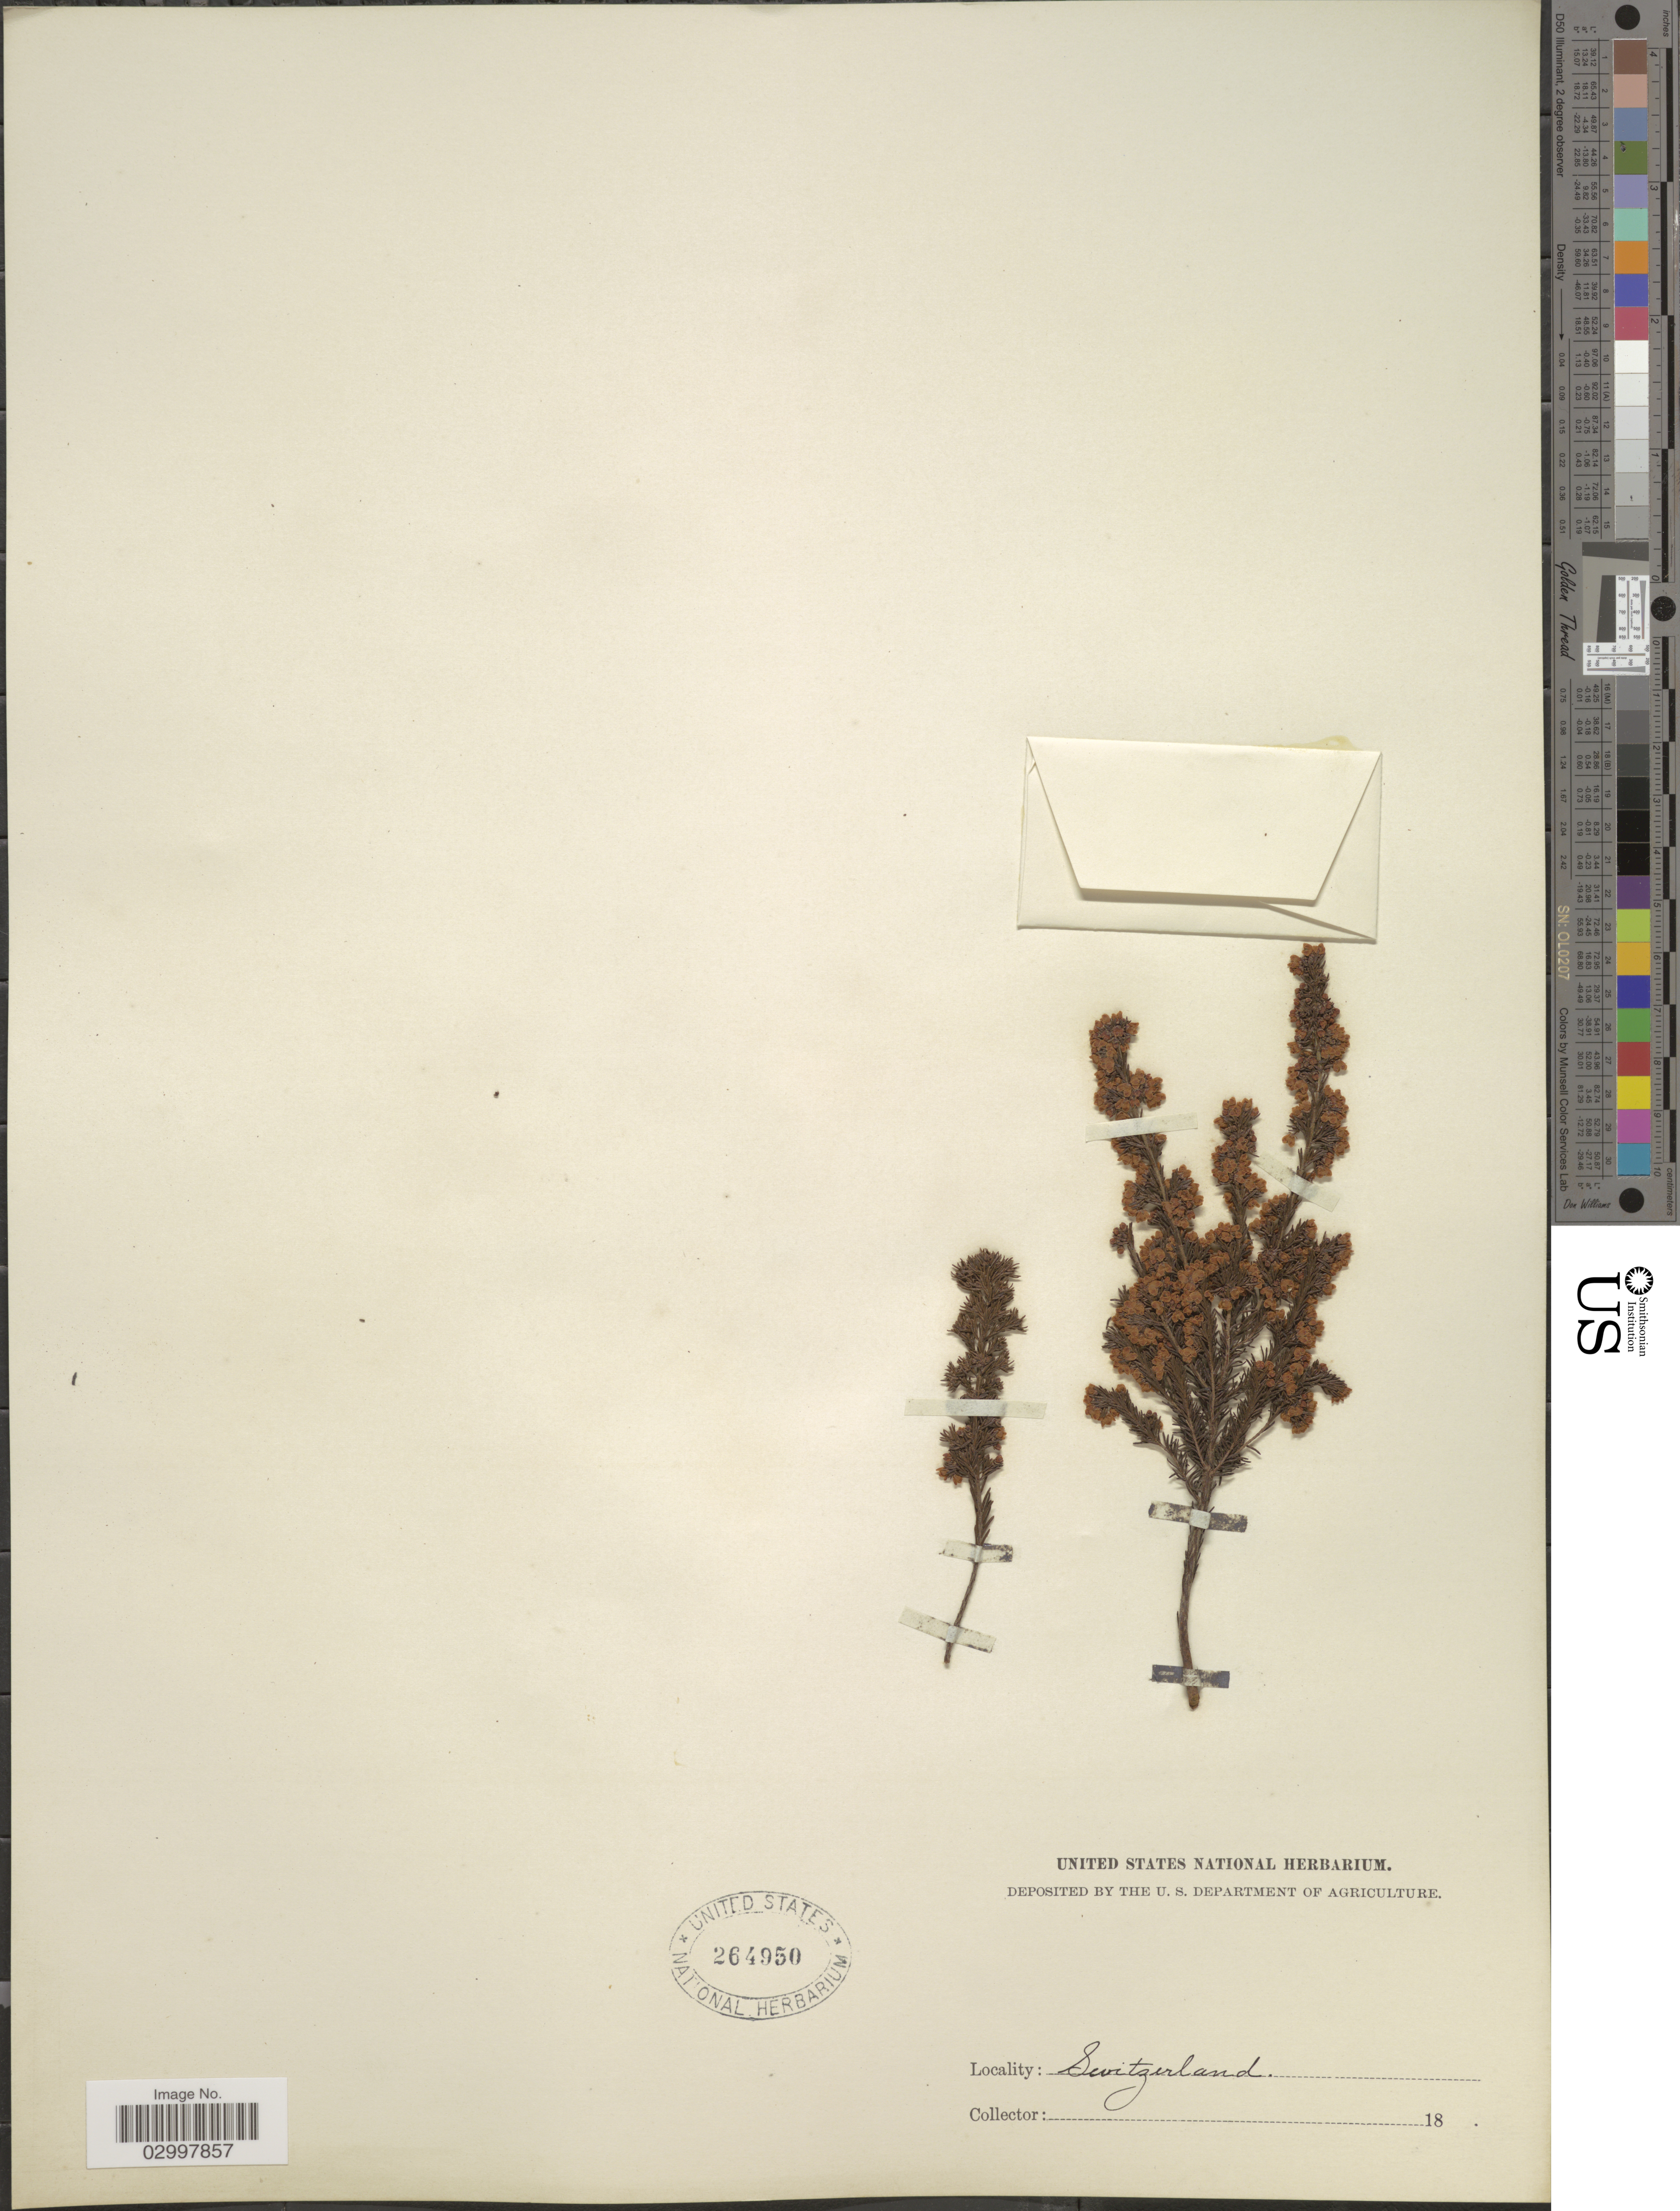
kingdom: Plantae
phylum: Tracheophyta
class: Magnoliopsida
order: Ericales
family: Ericaceae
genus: Erica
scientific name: Erica sp.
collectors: ex herb. United States National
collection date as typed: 18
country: Switzerland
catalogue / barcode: US 264950